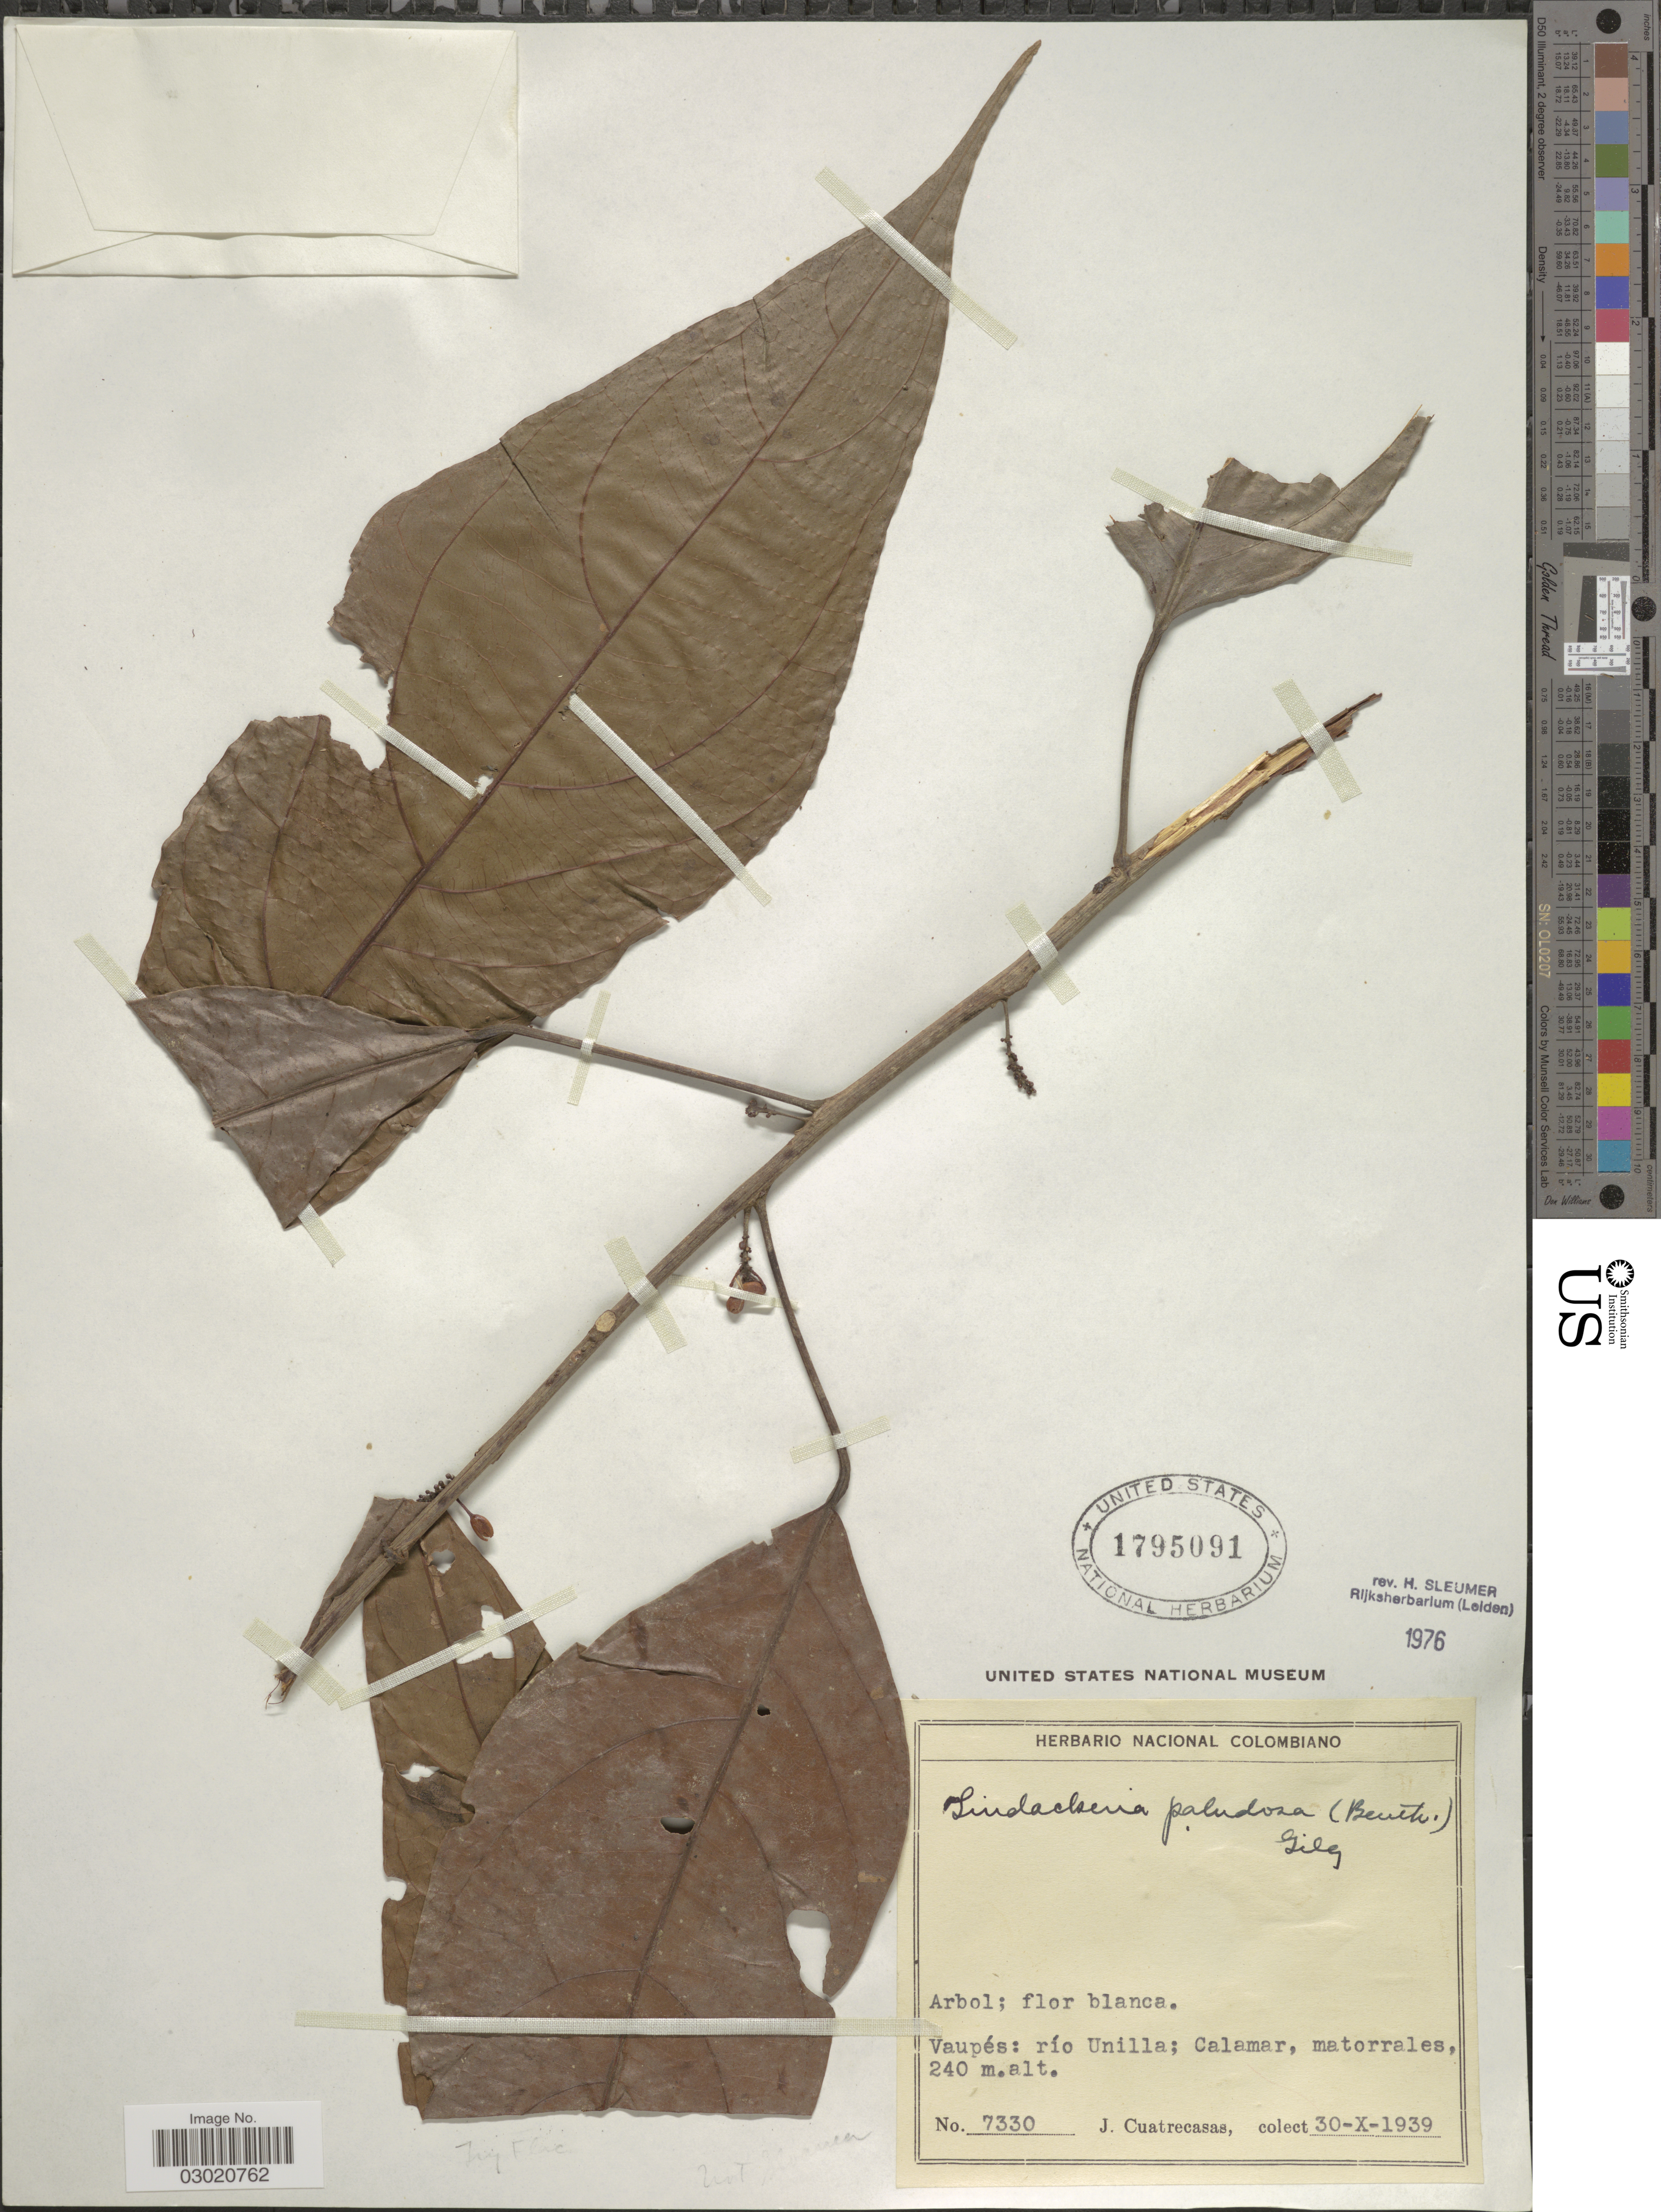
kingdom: Plantae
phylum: Tracheophyta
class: Magnoliopsida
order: Malpighiales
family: Achariaceae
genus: Lindackeria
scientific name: Lindackeria paludosa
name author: (Benth.) Gilg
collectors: J. Cuatrecasas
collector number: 7330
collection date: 1939-10-30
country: Colombia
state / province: Vaupés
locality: Río Unilla; Calamar, matorrales.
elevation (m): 240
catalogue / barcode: US 1795091